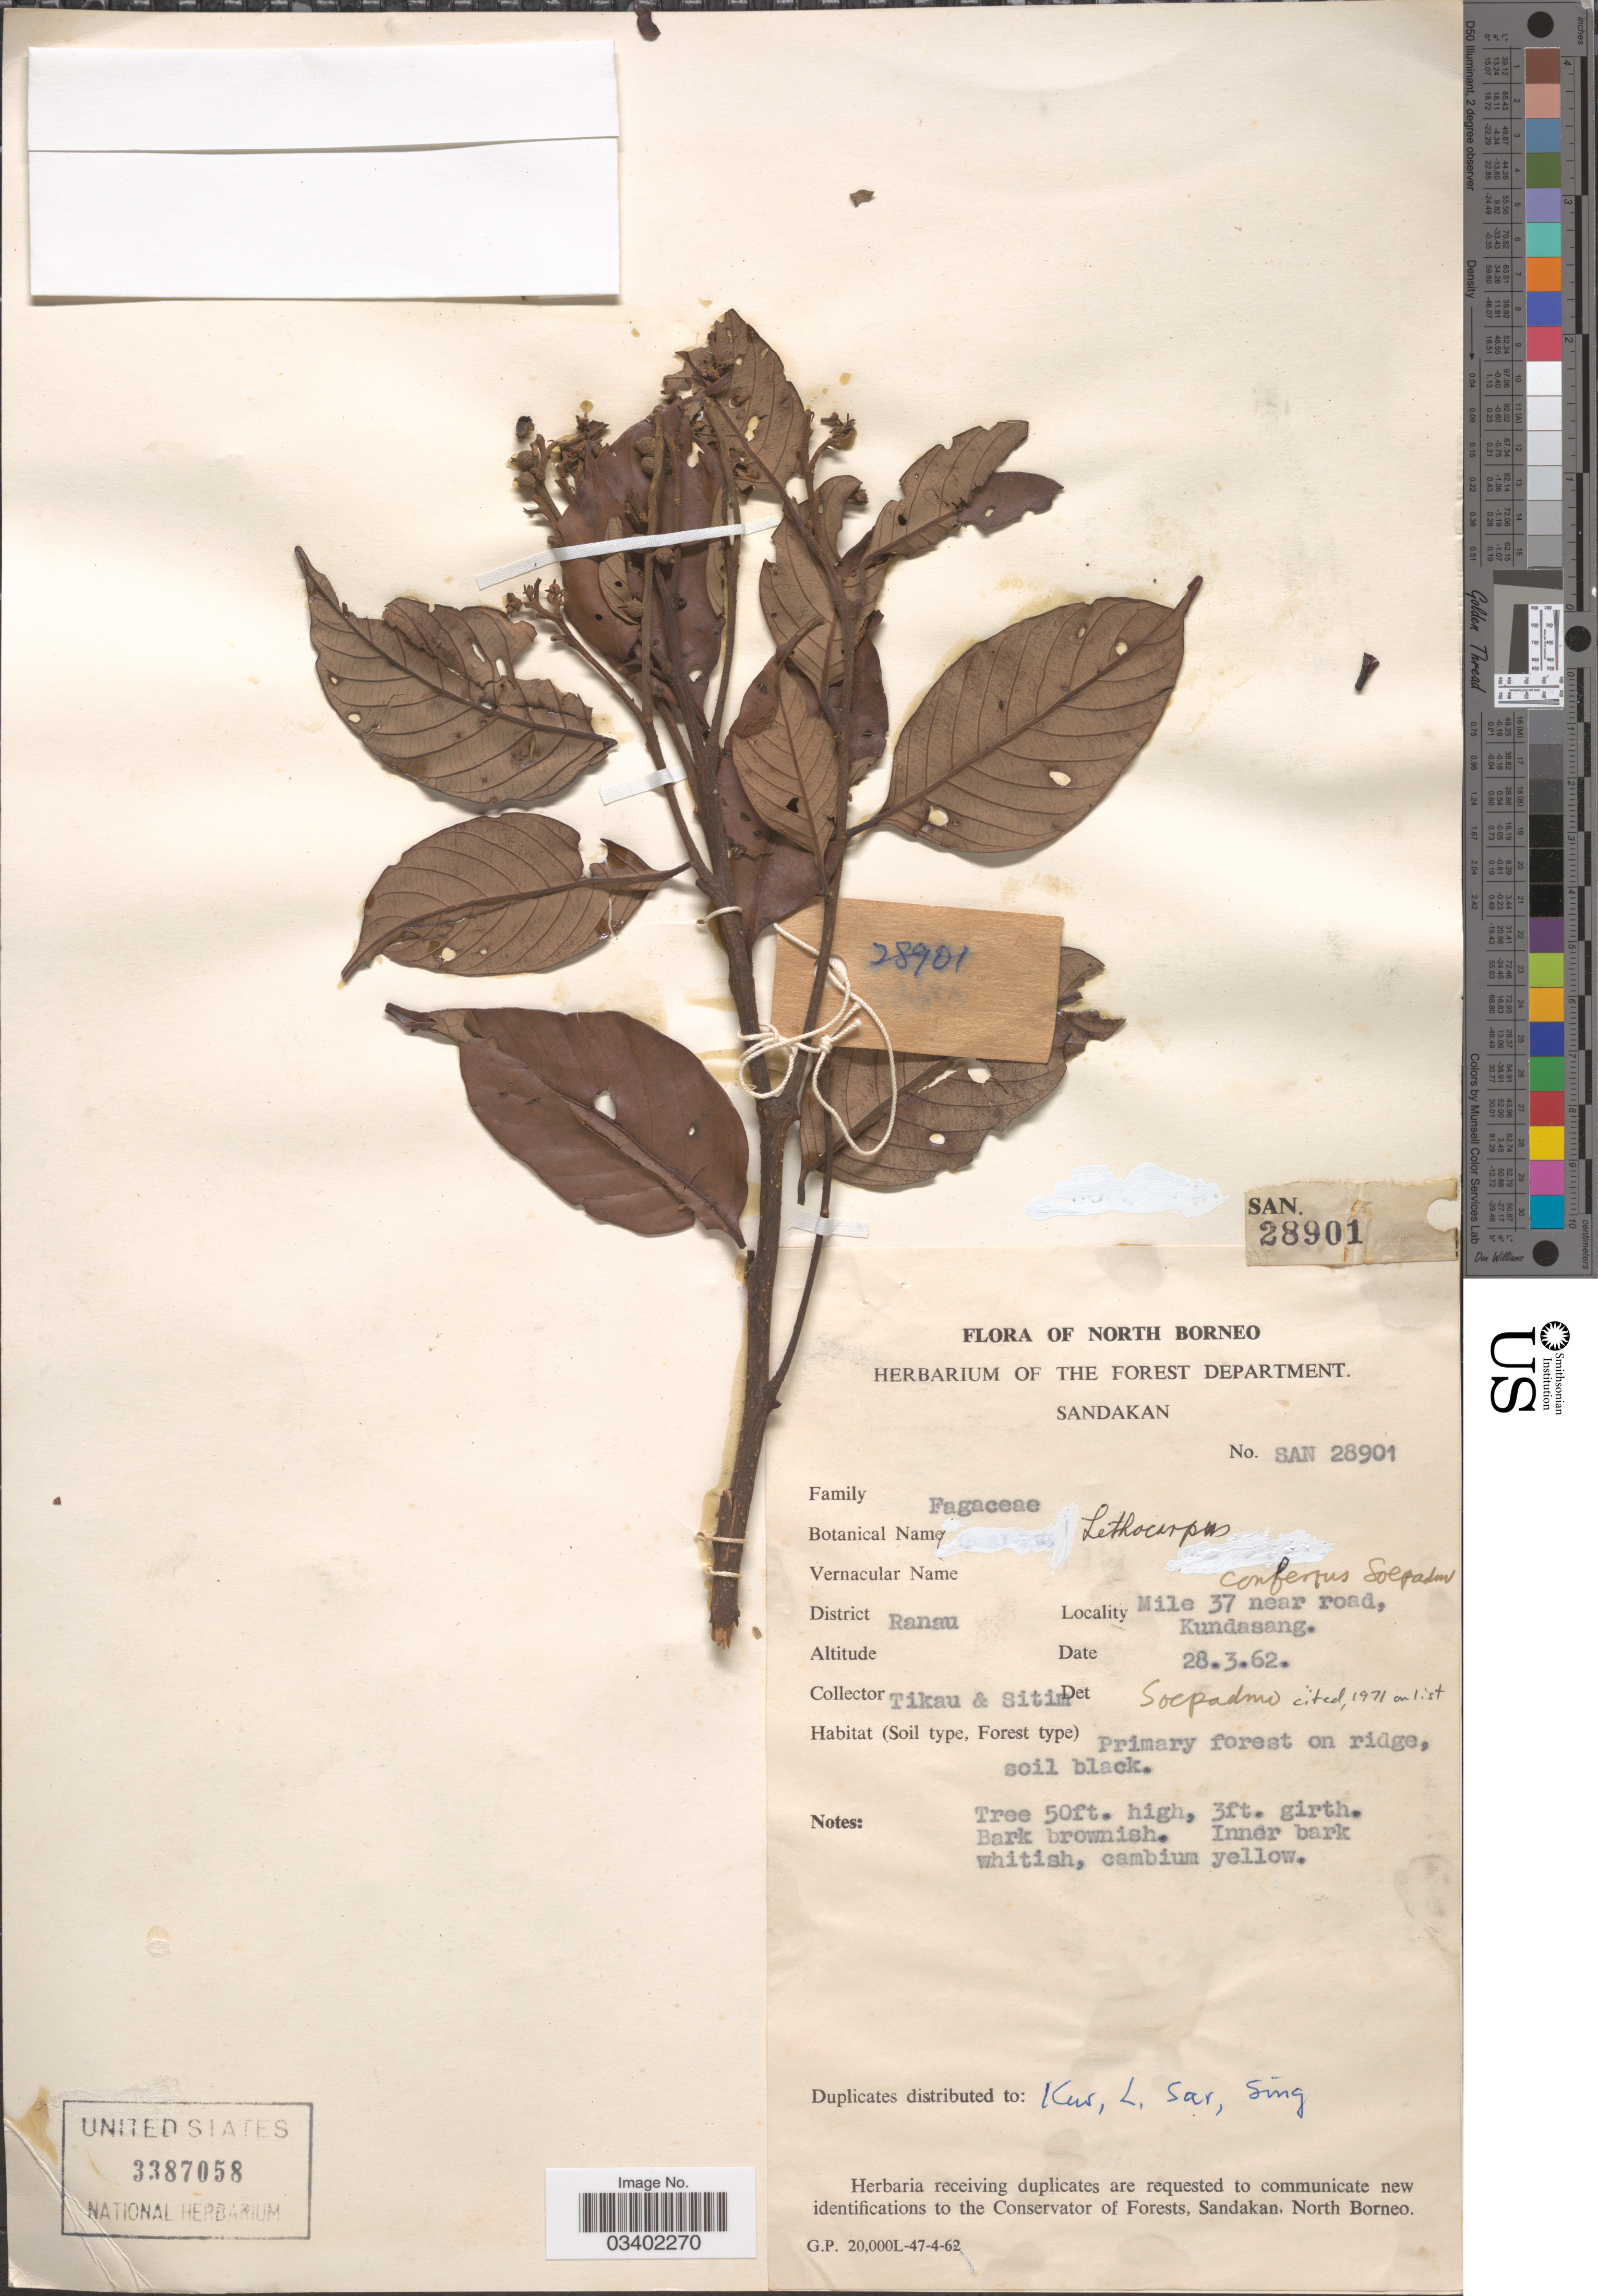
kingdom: Plantae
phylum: Tracheophyta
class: Magnoliopsida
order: Fagales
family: Fagaceae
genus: Lithocarpus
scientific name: Lithocarpus confertus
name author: Soepadmo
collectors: -. Tikau & Sitim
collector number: SAN 28901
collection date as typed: Transcribed d/m/y: 28/3/62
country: Malaysia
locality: North Borneo. District Ranau. Mile 37 near road, Kundasang.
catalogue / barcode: US 3387058